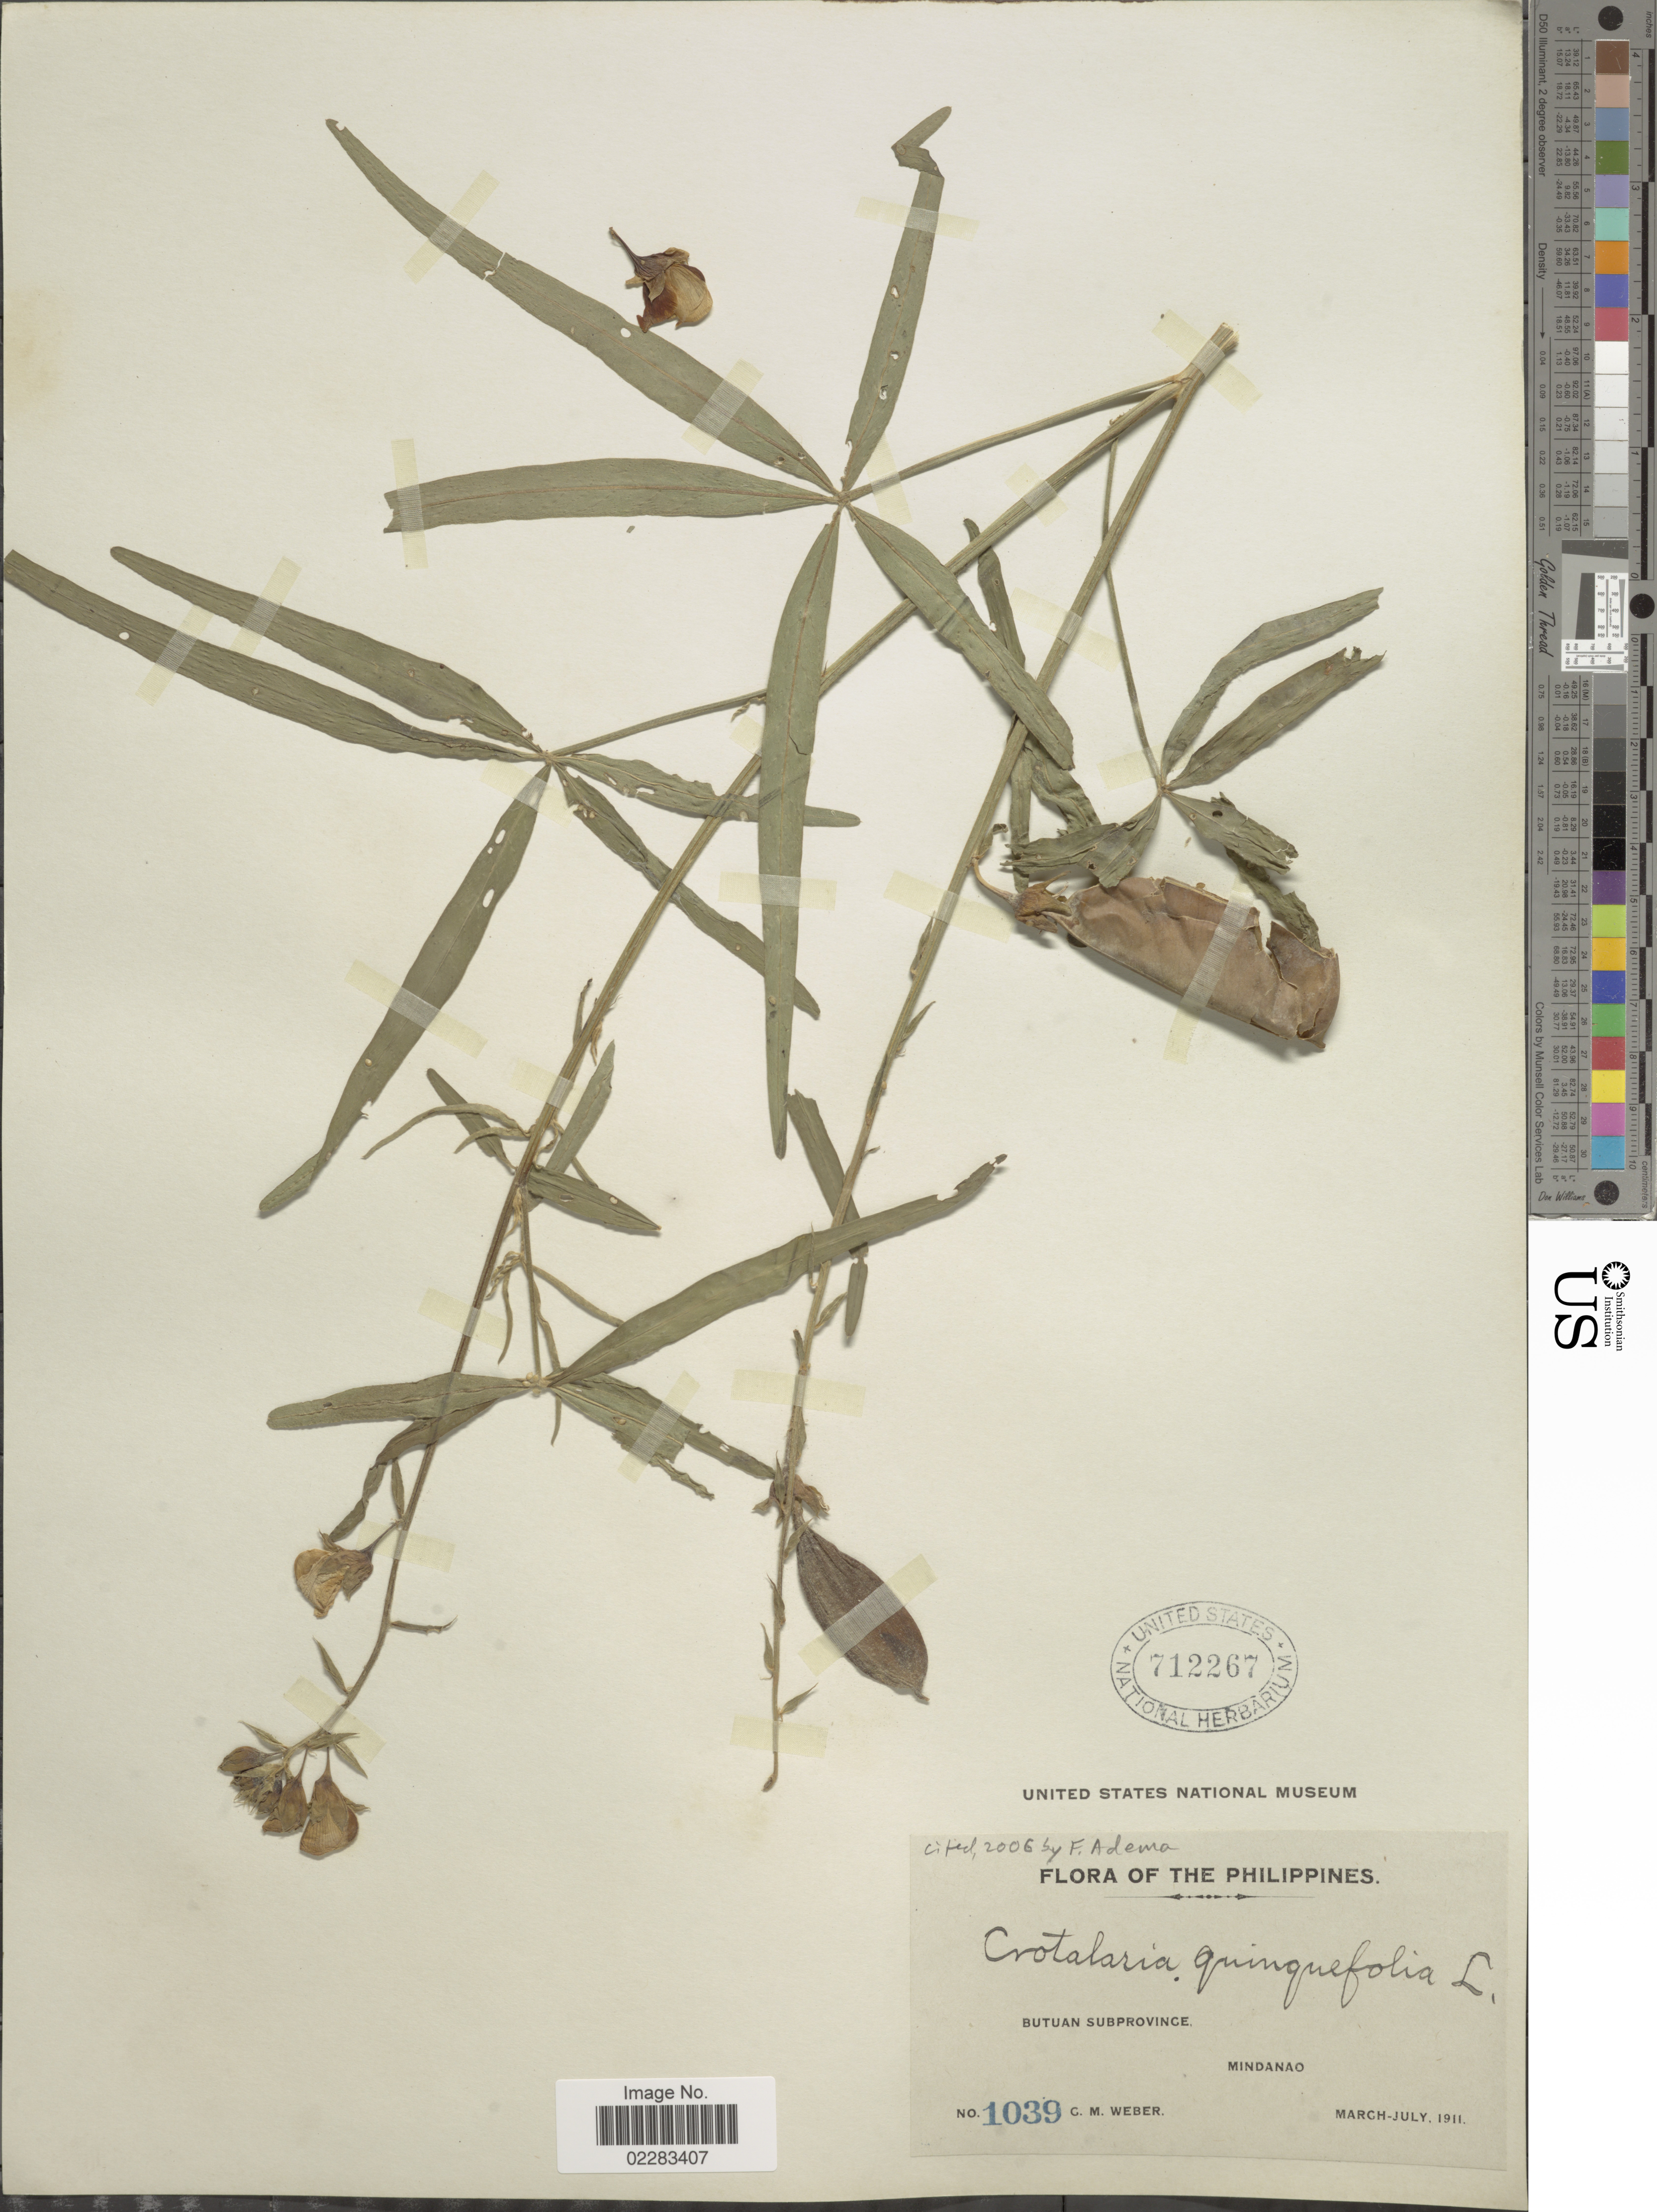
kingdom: Plantae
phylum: Tracheophyta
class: Magnoliopsida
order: Fabales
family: Fabaceae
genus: Crotalaria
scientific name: Crotalaria quinquefolia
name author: L.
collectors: C. M. Weber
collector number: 1039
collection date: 1911-03/1911-07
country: Philippines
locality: Butuan Subprovince, Mindanao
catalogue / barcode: US 712267